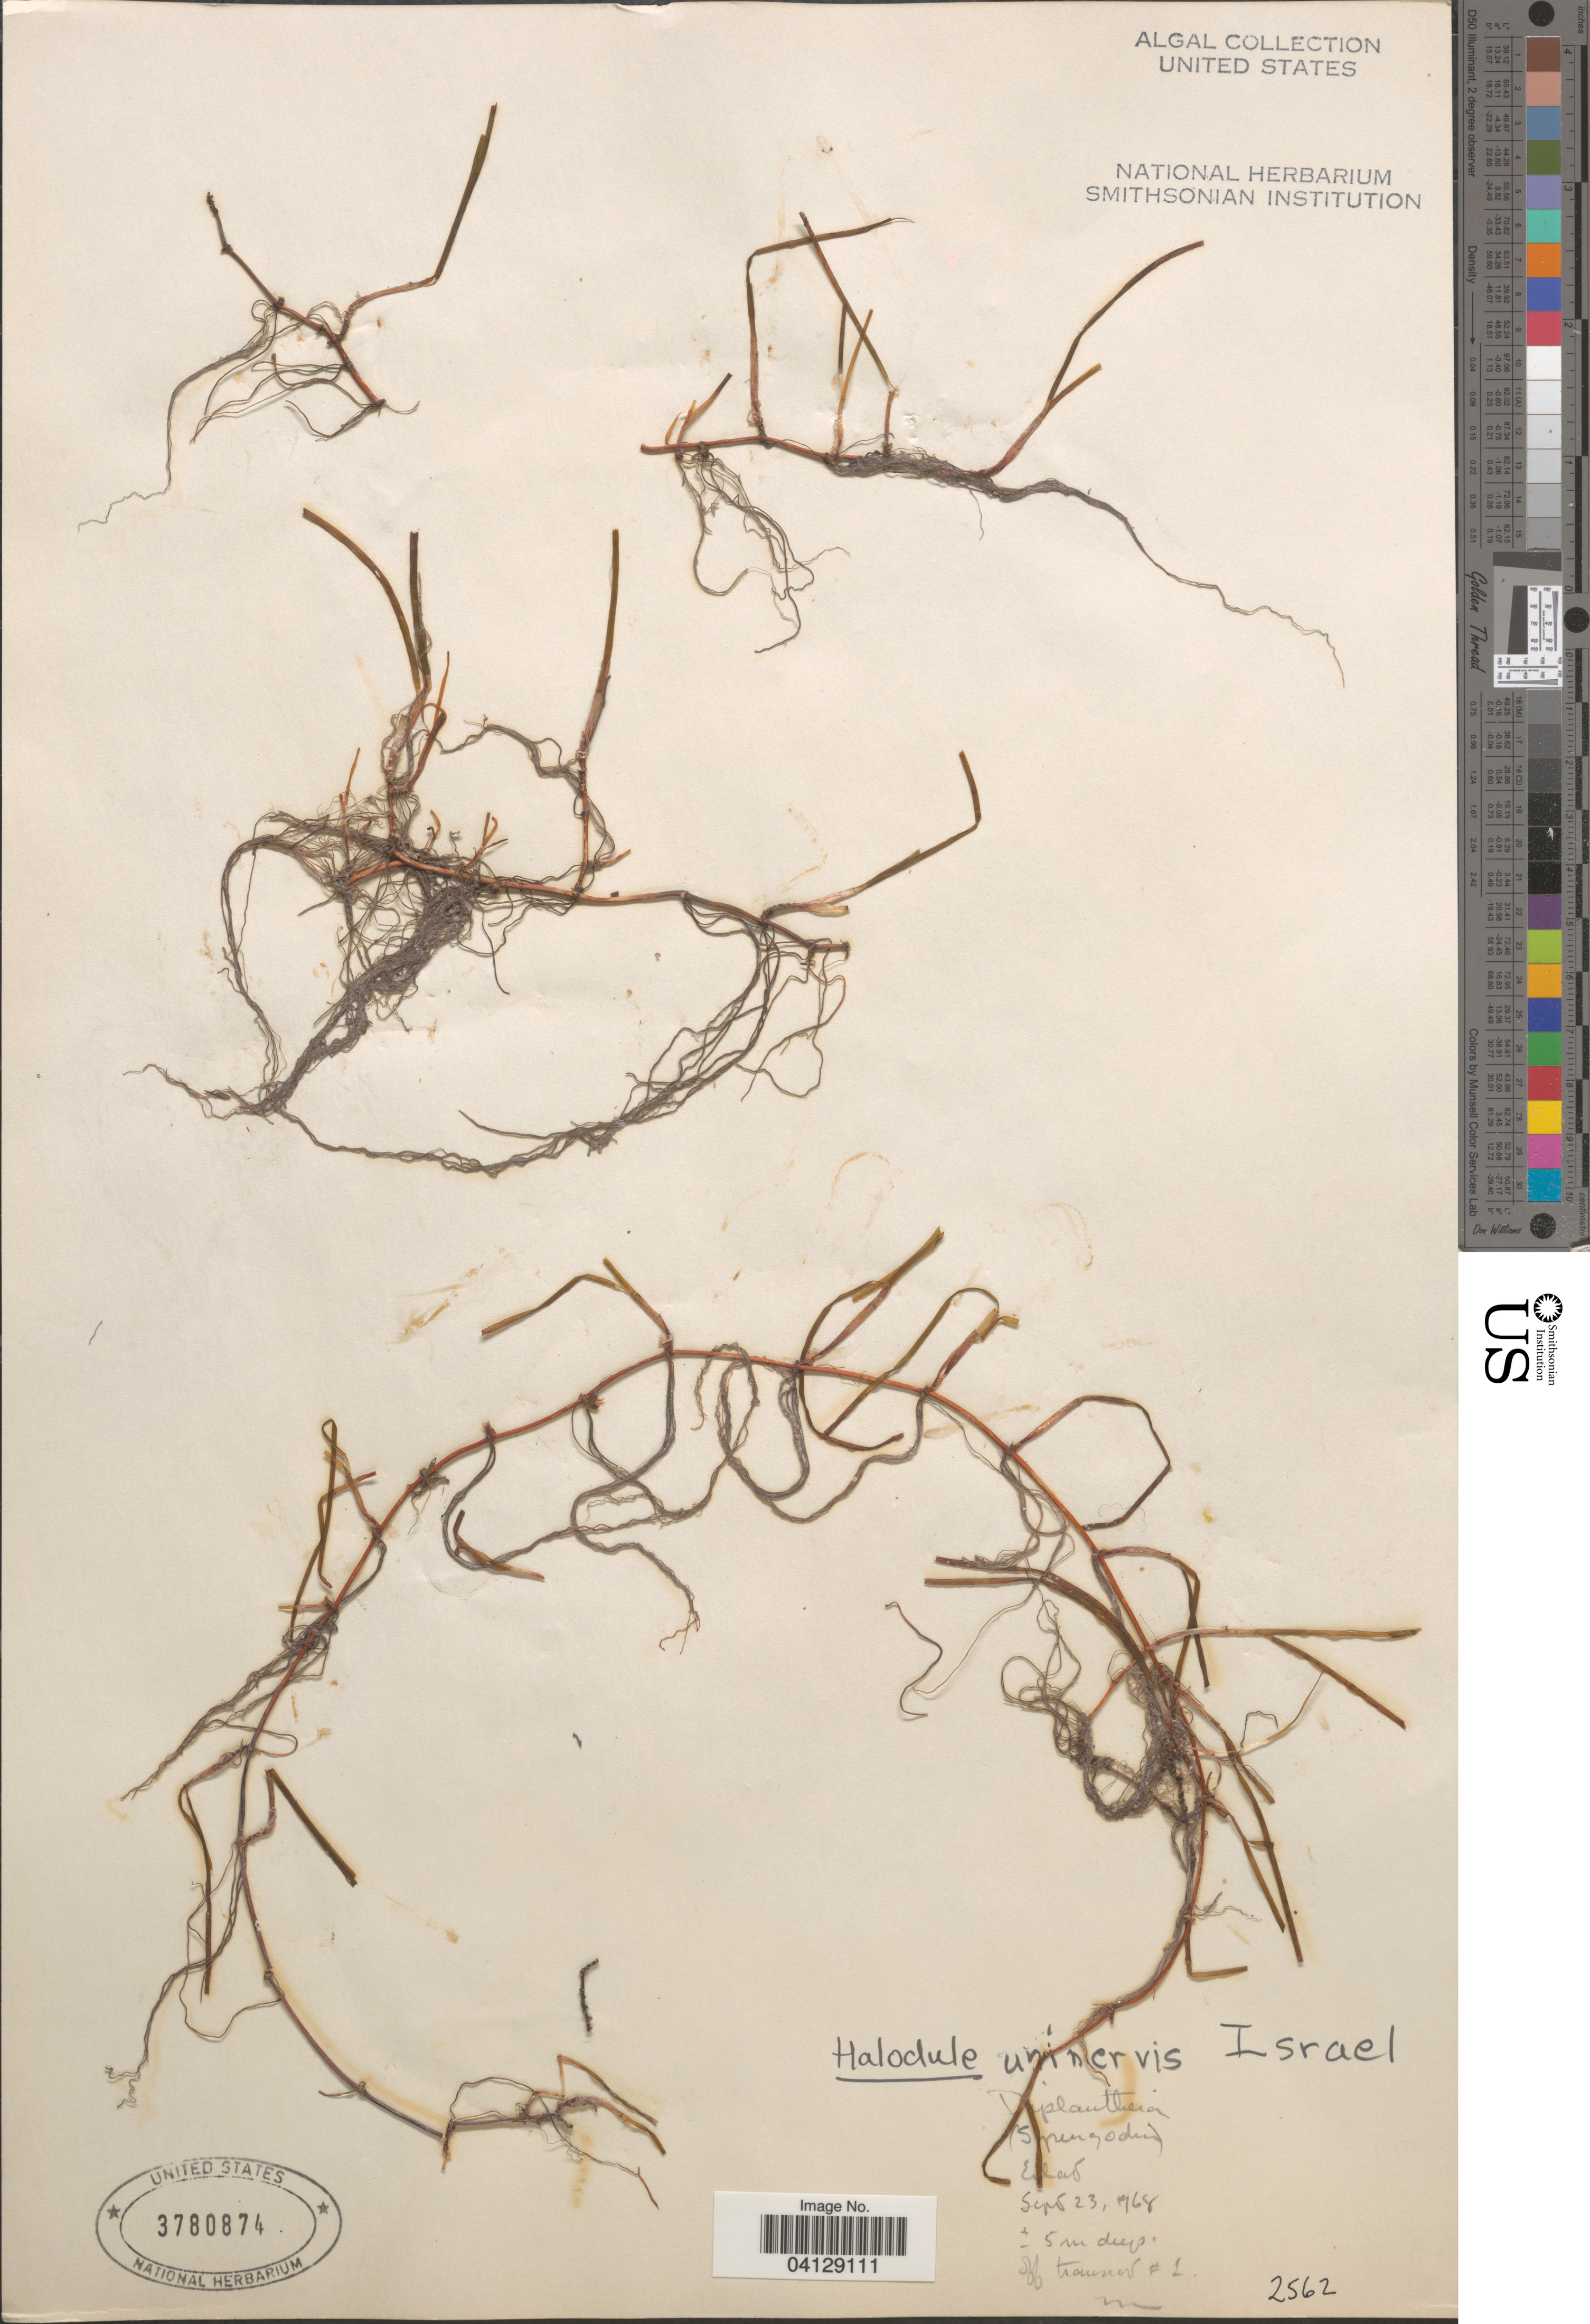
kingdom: Plantae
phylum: Tracheophyta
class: Liliopsida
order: Alismatales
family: Cymodoceaceae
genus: Halodule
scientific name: Halodule uninervis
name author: (Forssk.) Asch.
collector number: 2562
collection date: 1968-09-23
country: Israel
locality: Eilat.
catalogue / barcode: US 3780874